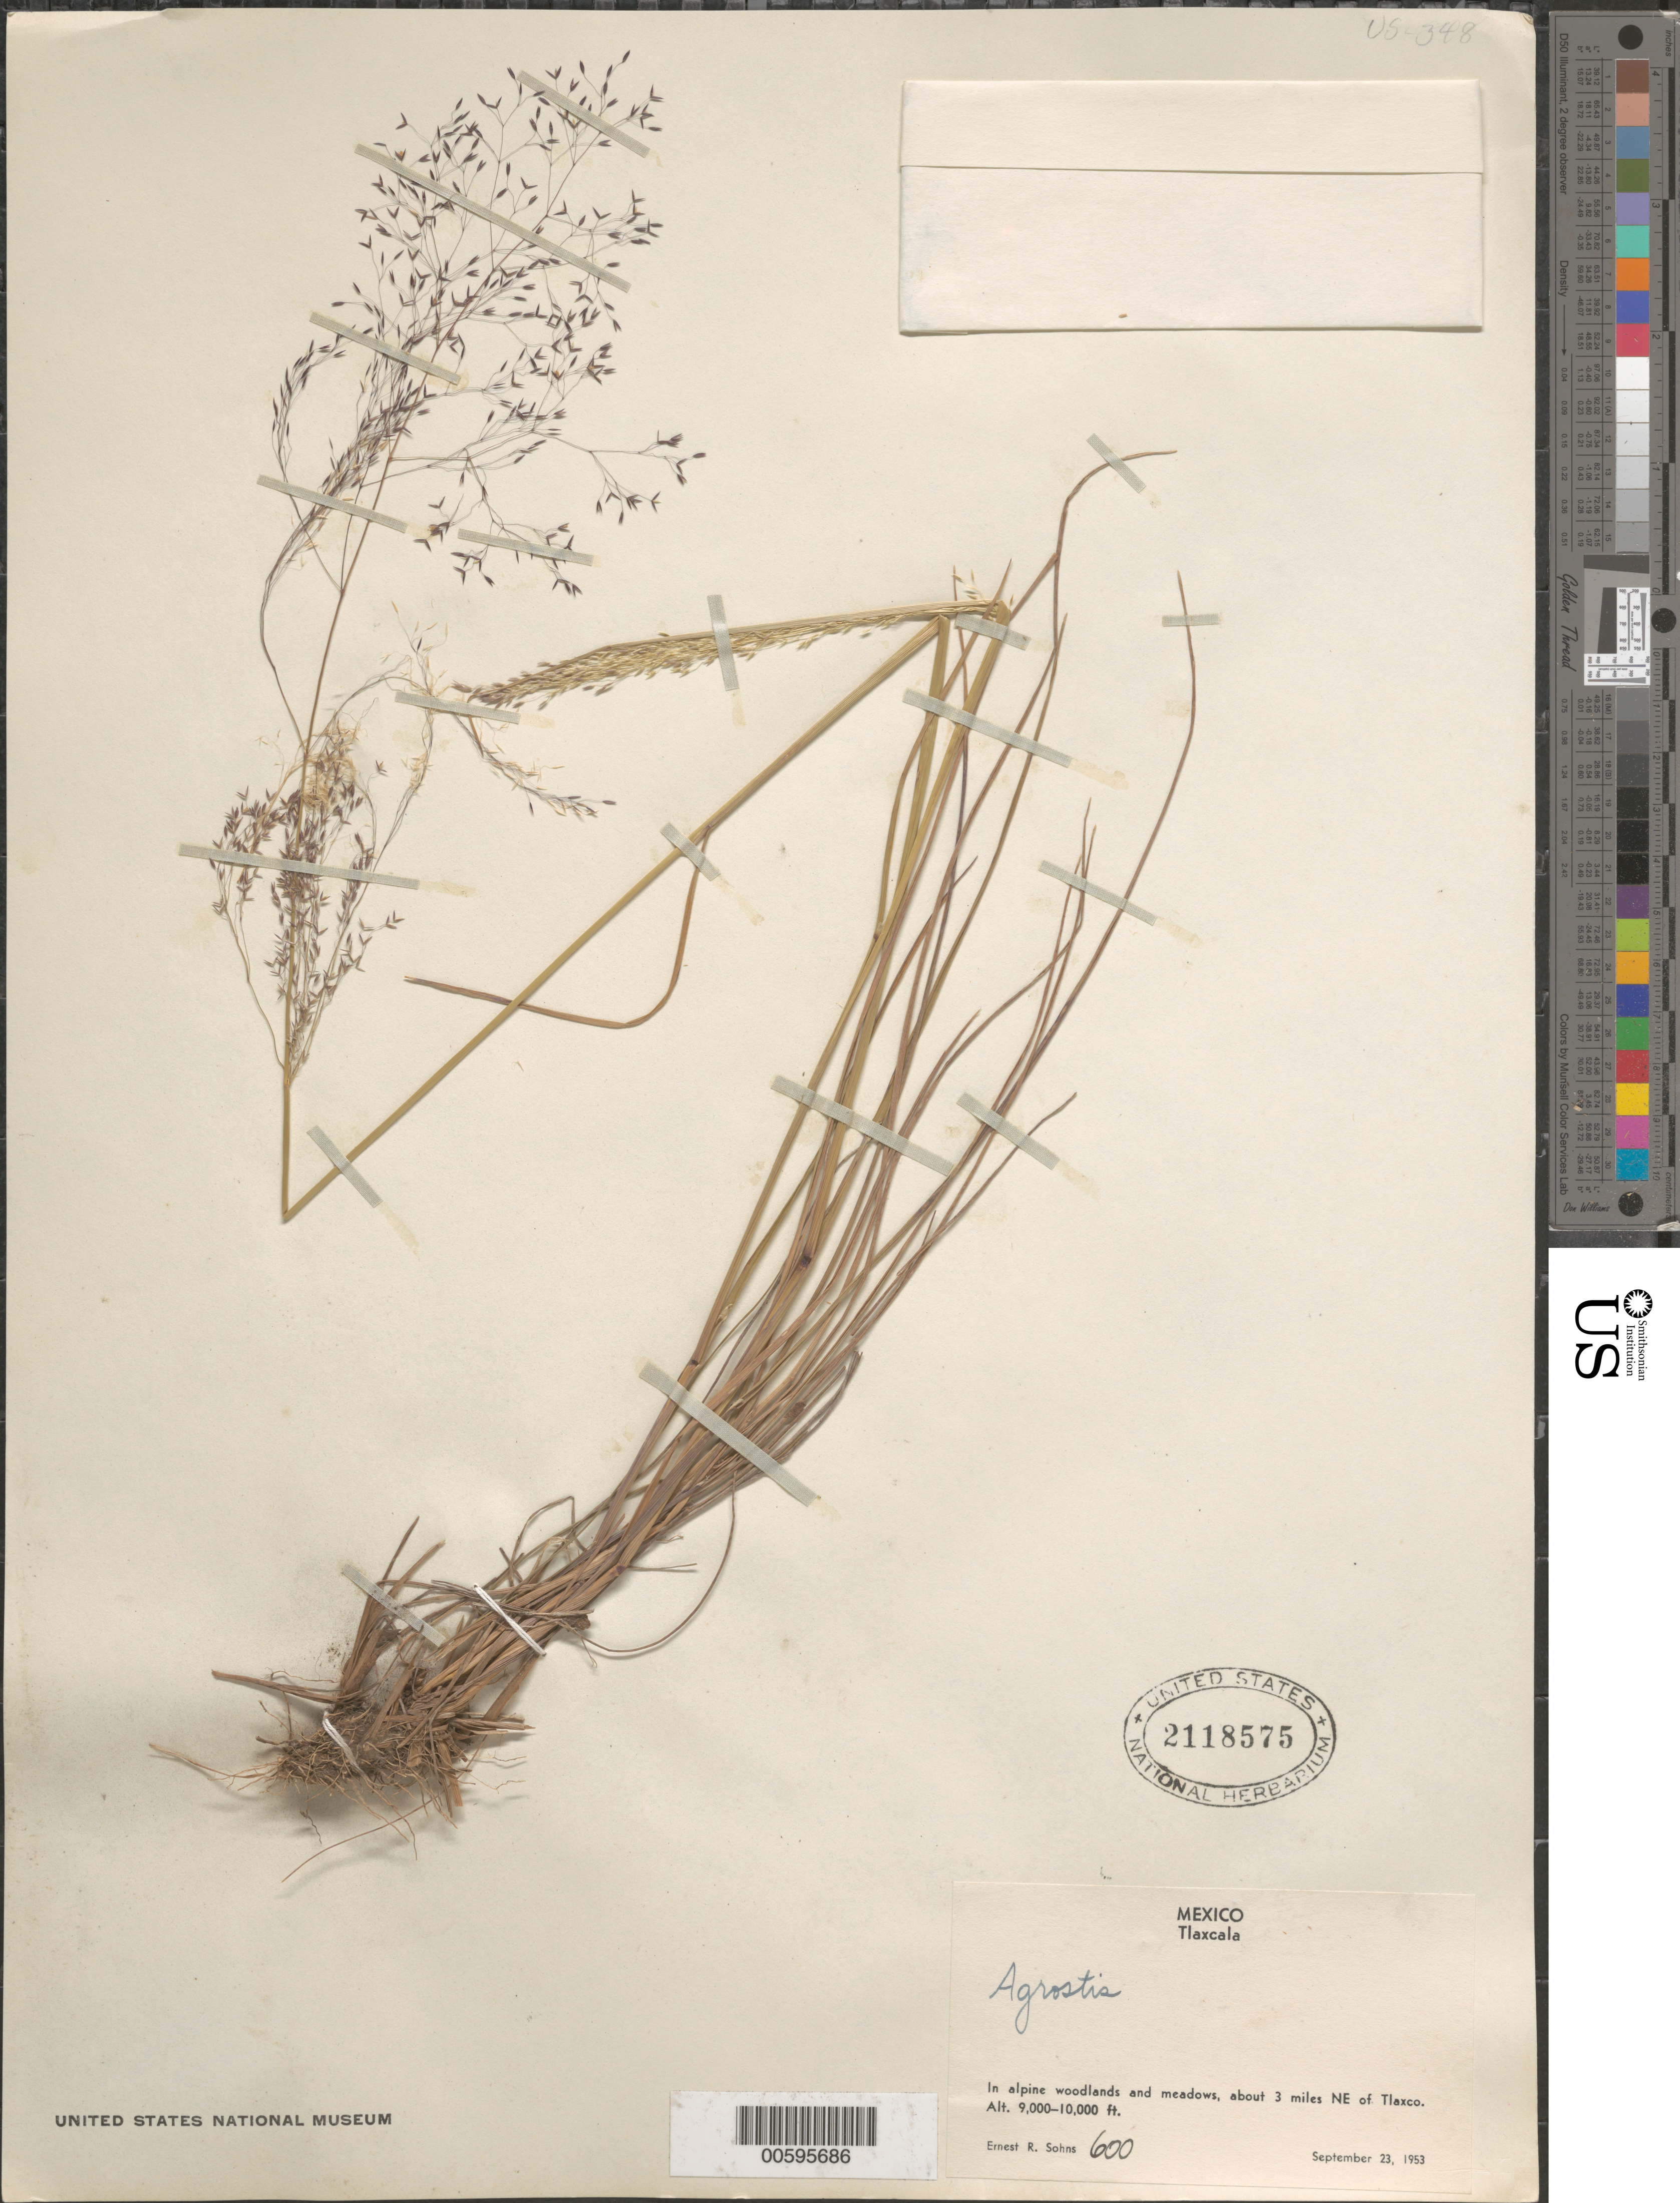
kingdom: Plantae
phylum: Tracheophyta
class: Liliopsida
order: Poales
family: Poaceae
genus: Agrostis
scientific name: Agrostis sp.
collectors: E. R. Sohns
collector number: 600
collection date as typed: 23 Sep 1953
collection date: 1953-09-23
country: Mexico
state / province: Tlaxcala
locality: Ca 3 mi NE of Tlaxco.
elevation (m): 2743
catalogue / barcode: US 2118575